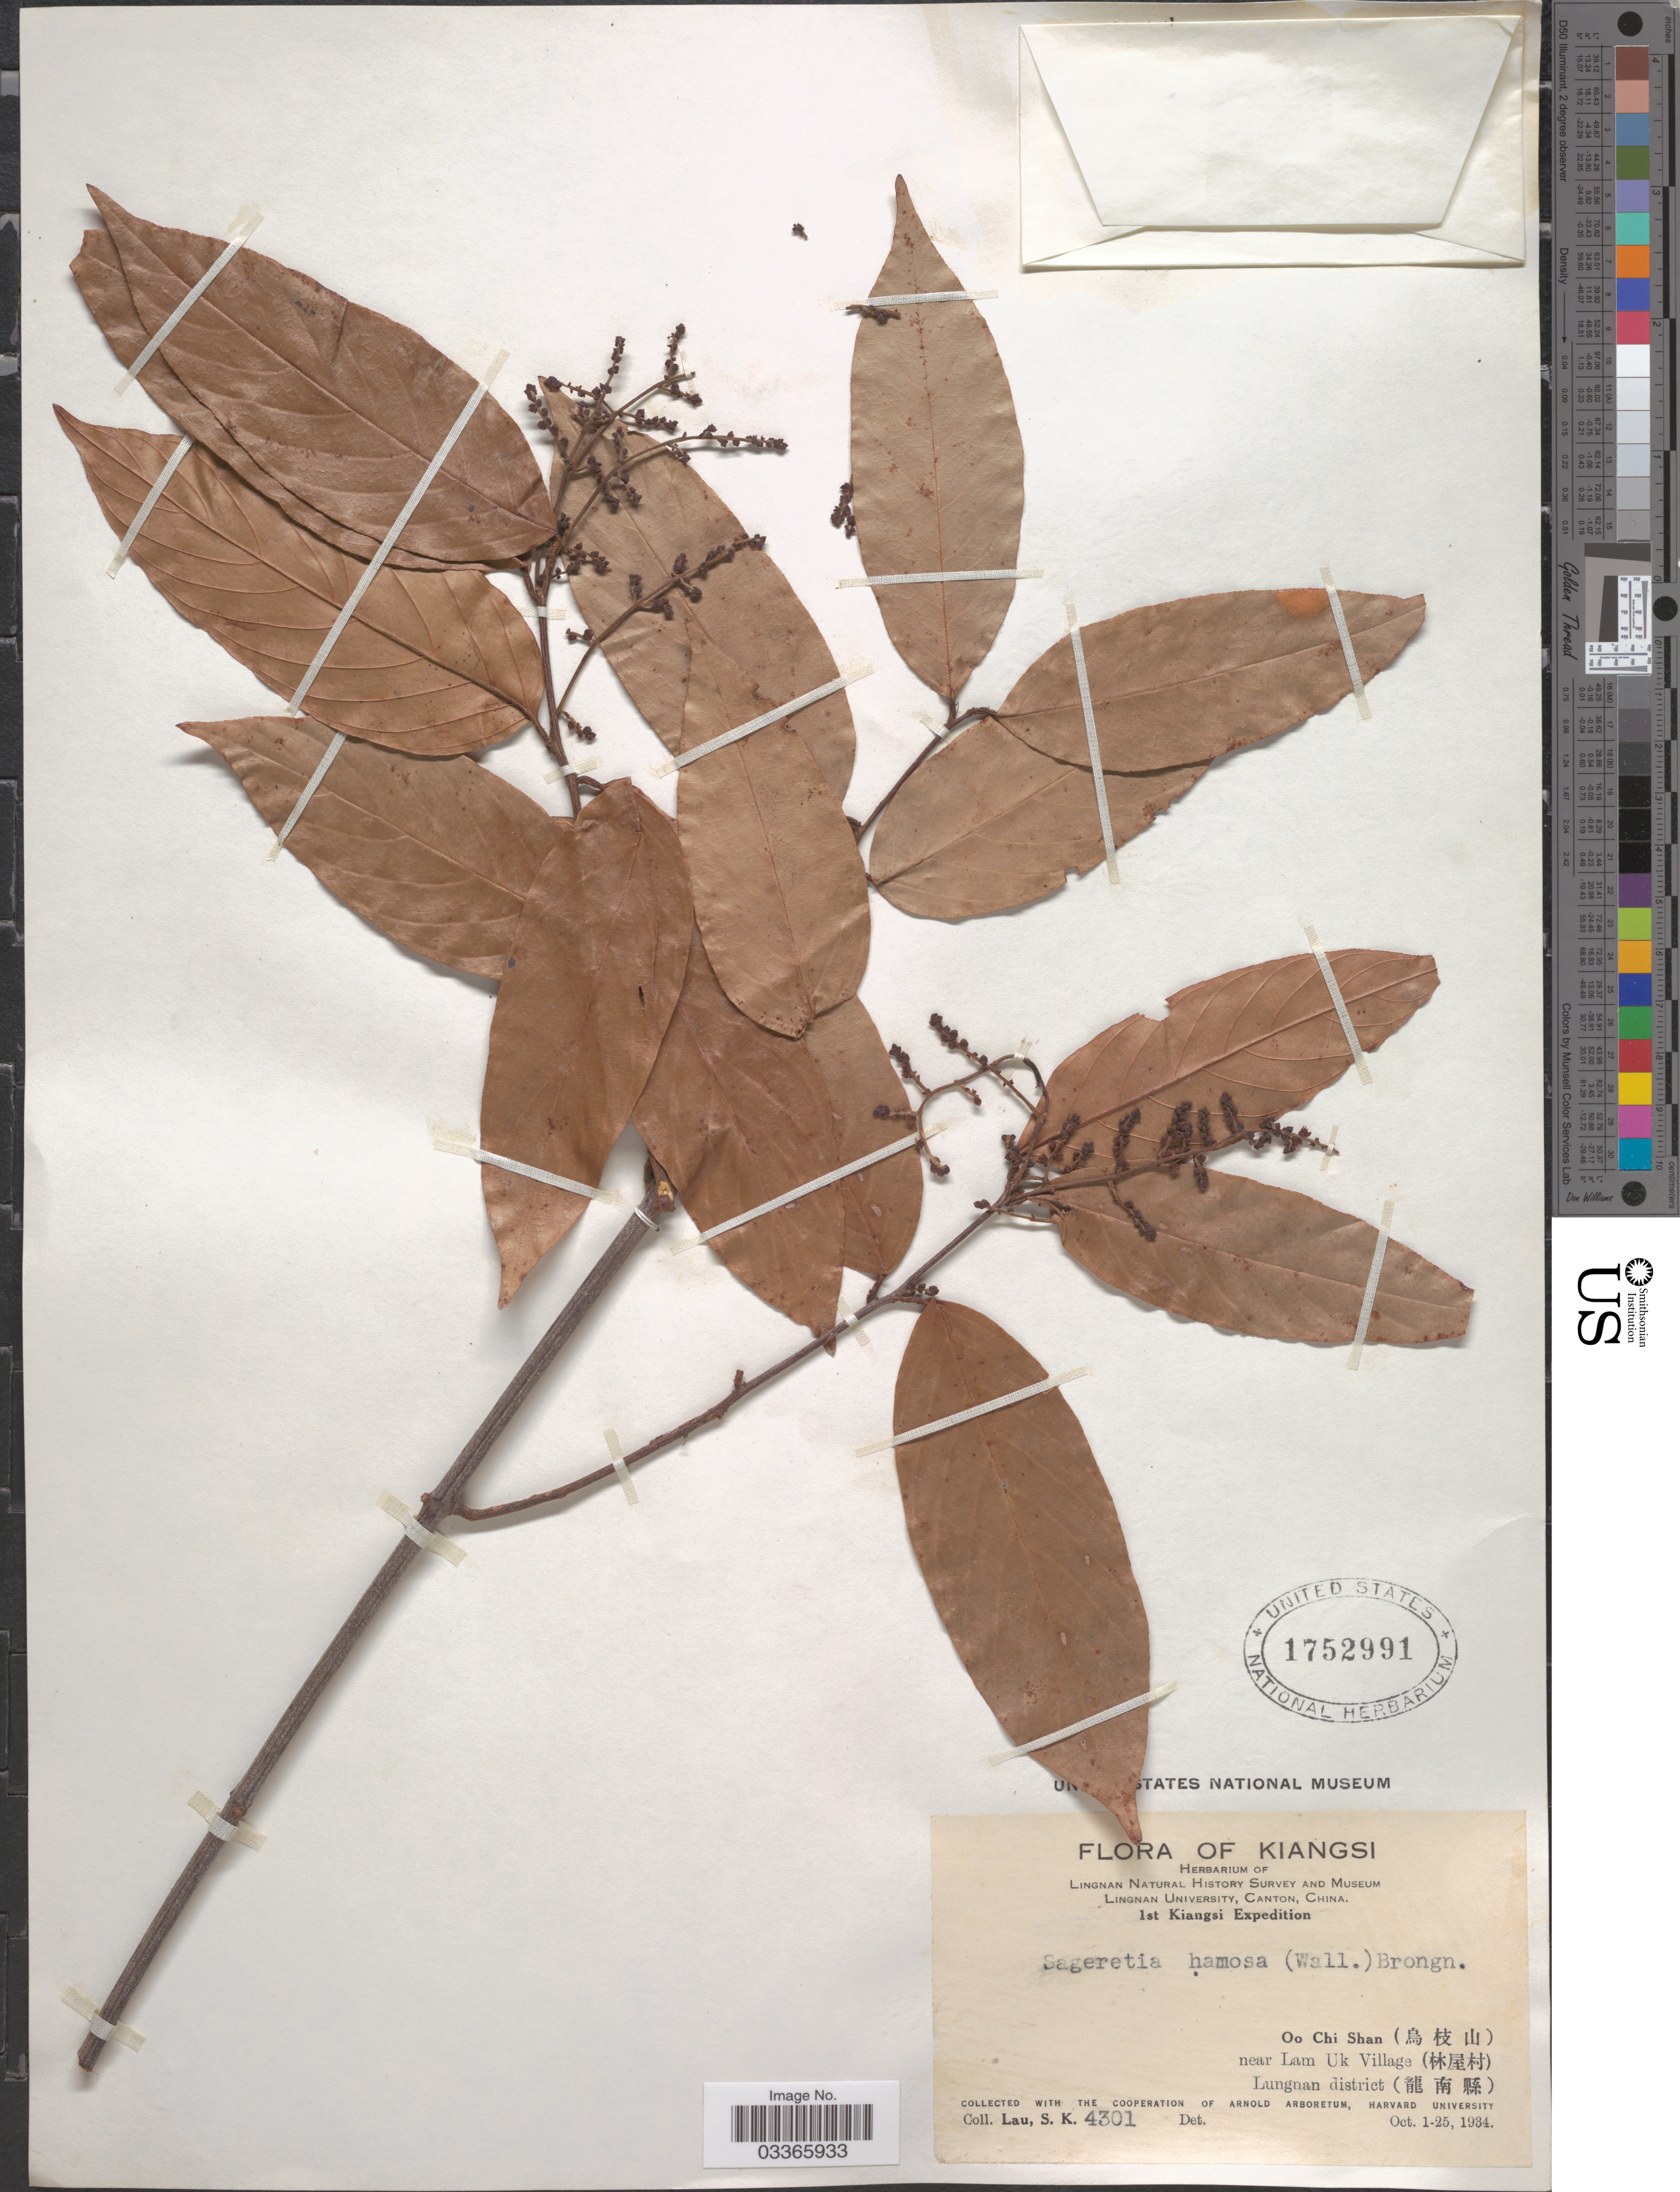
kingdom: Plantae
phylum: Tracheophyta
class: Magnoliopsida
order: Rosales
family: Rhamnaceae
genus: Sageretia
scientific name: Sageretia hamosa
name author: (Wall.) Brongn.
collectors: S. K. Lau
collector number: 4301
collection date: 1934-10-01/1934-10-25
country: China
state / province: Jiangxi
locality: Kiangsi, Oo Chi Shan (X) near Lam Uk Village (X), Lungnan district (X).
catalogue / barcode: US 1752991